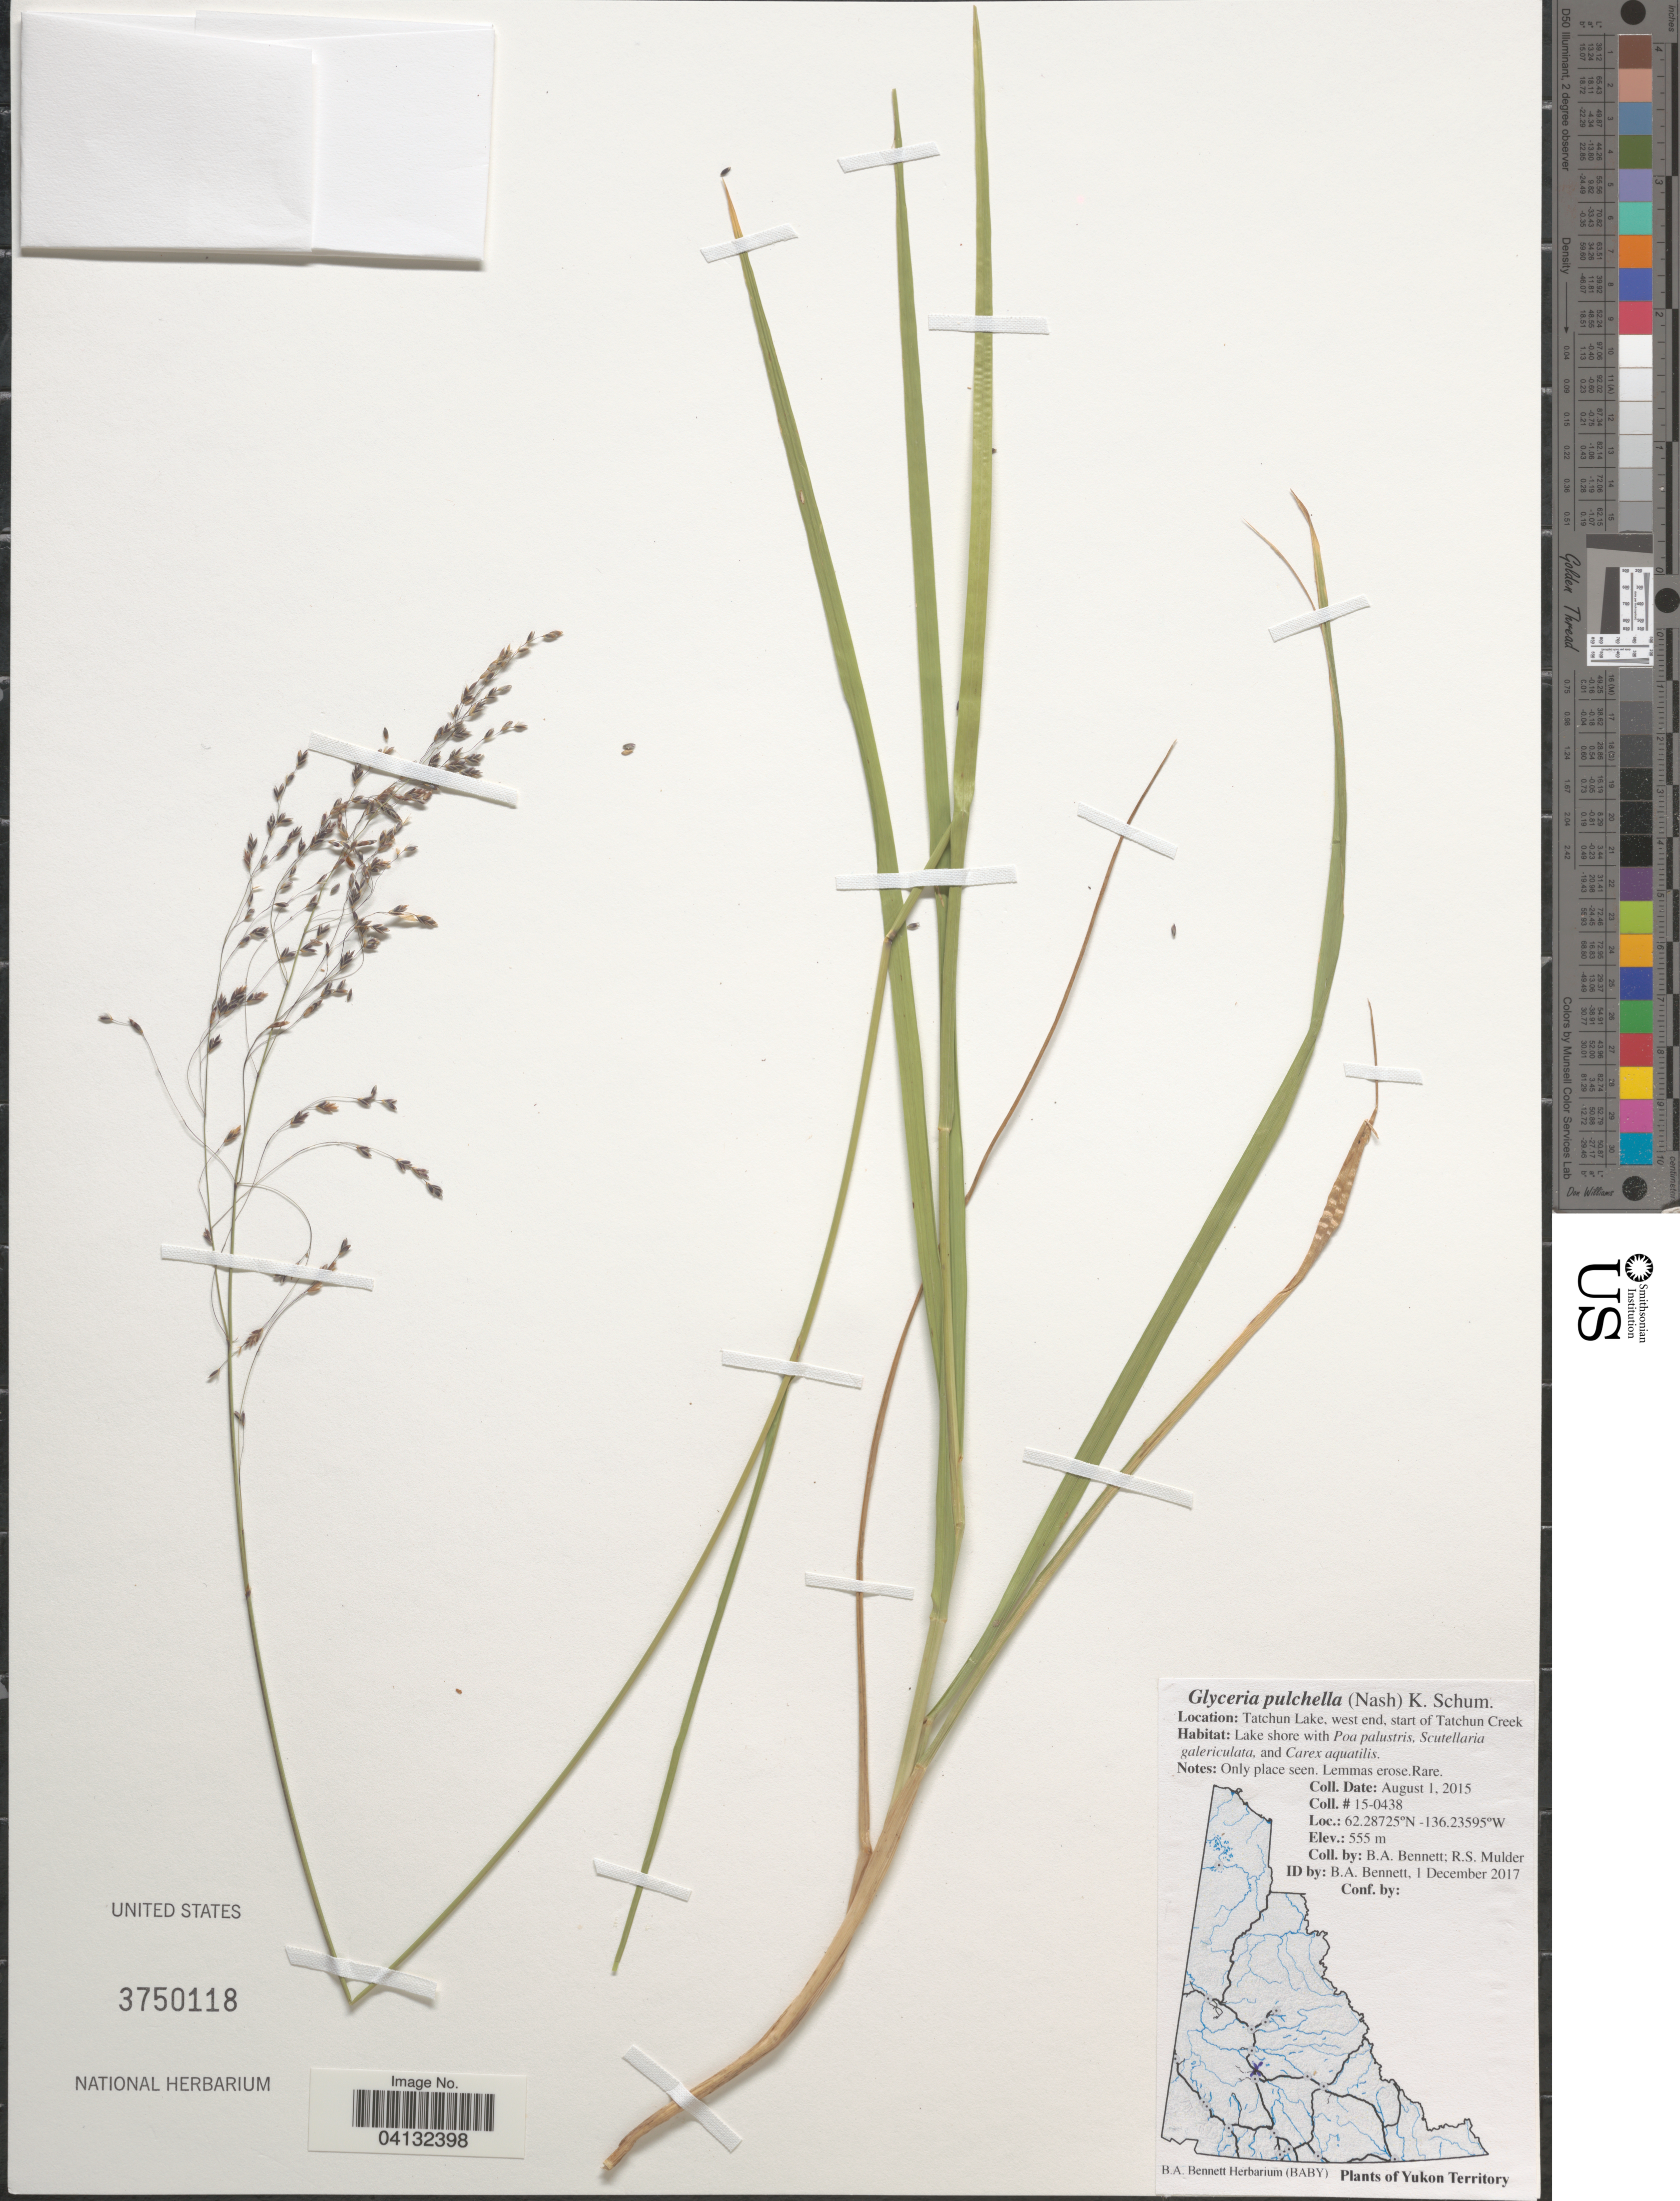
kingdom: Plantae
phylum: Tracheophyta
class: Liliopsida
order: Poales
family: Poaceae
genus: Glyceria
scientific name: Glyceria pulchella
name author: (Nash) K. Schum.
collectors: B. A. Bennett & R. Mulder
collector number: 15-0438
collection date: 2015-08-01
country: Canada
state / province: Yukon Territory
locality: Tatchun Lake, west end, start of Tatchun Creek.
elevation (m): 555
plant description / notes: Mullinger, M.D. - University of Vermont - leaf tissue:DNA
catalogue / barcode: US 3750118